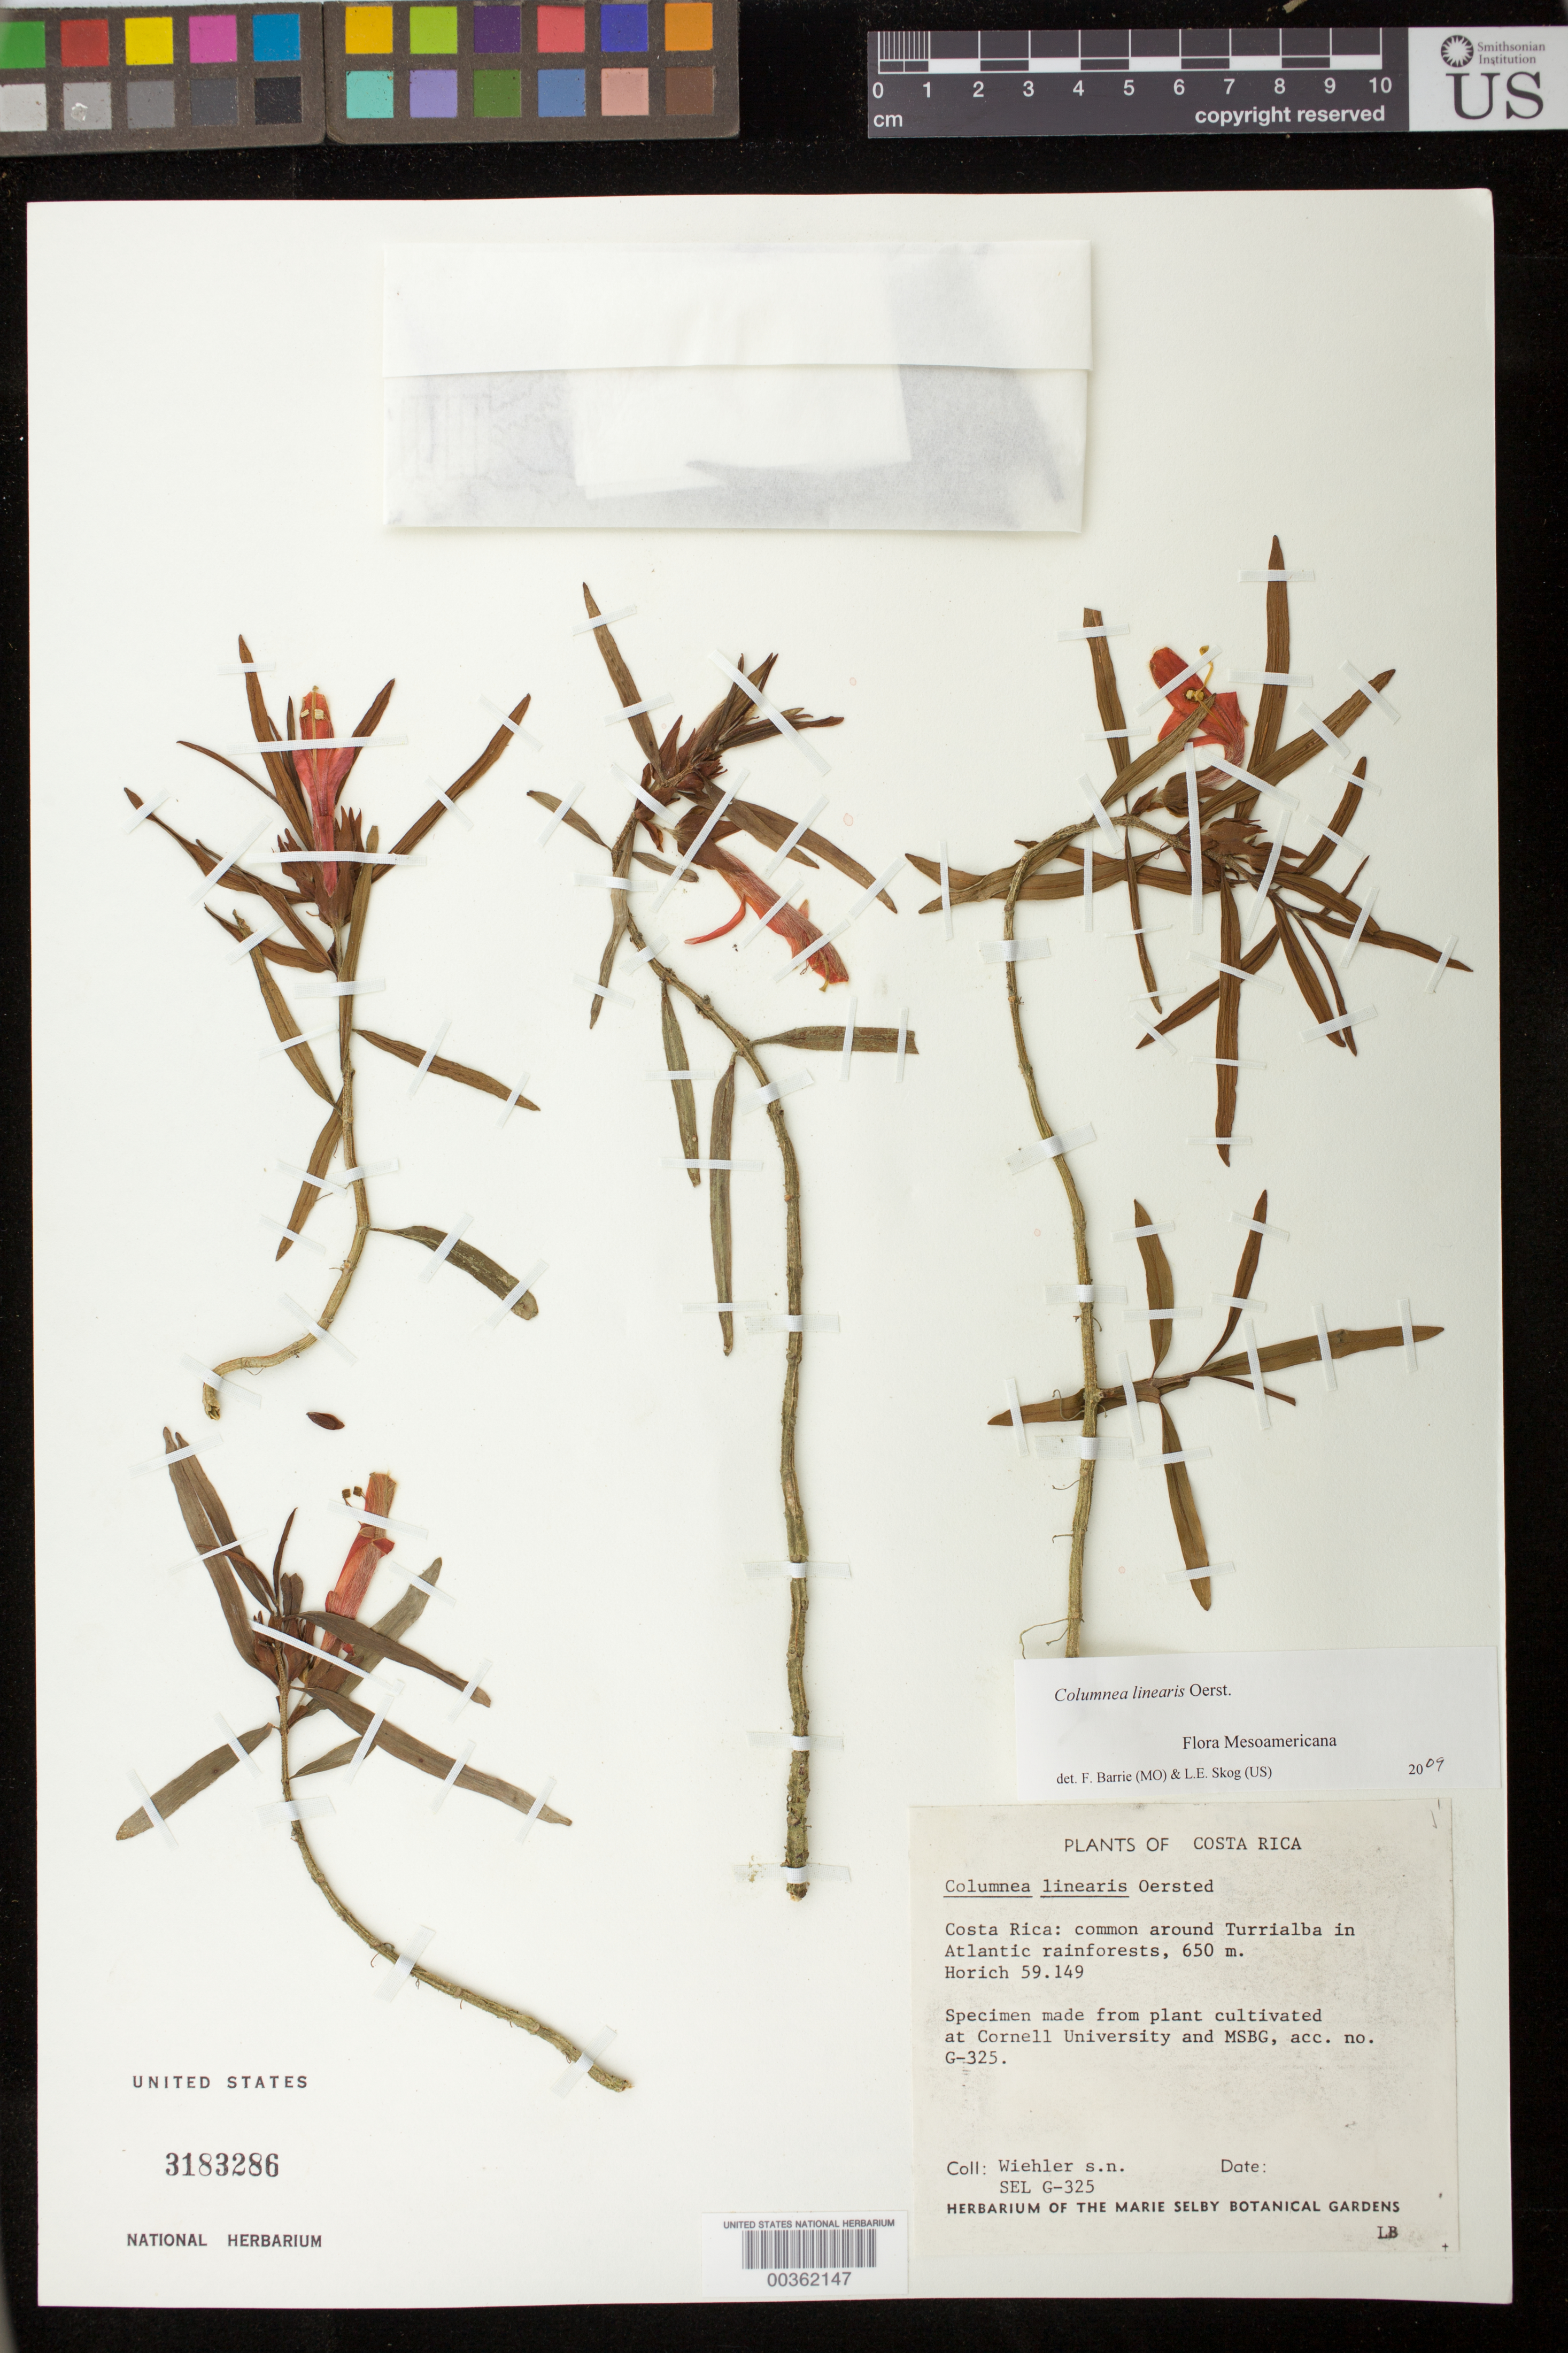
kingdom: Plantae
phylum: Tracheophyta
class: Magnoliopsida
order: Lamiales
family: Gesneriaceae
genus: Columnea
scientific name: Columnea linearis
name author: Oerst.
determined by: Skog, Laurence E.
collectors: H. J. Wiehler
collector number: s.n. [G-325]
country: Costa Rica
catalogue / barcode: US 3183286